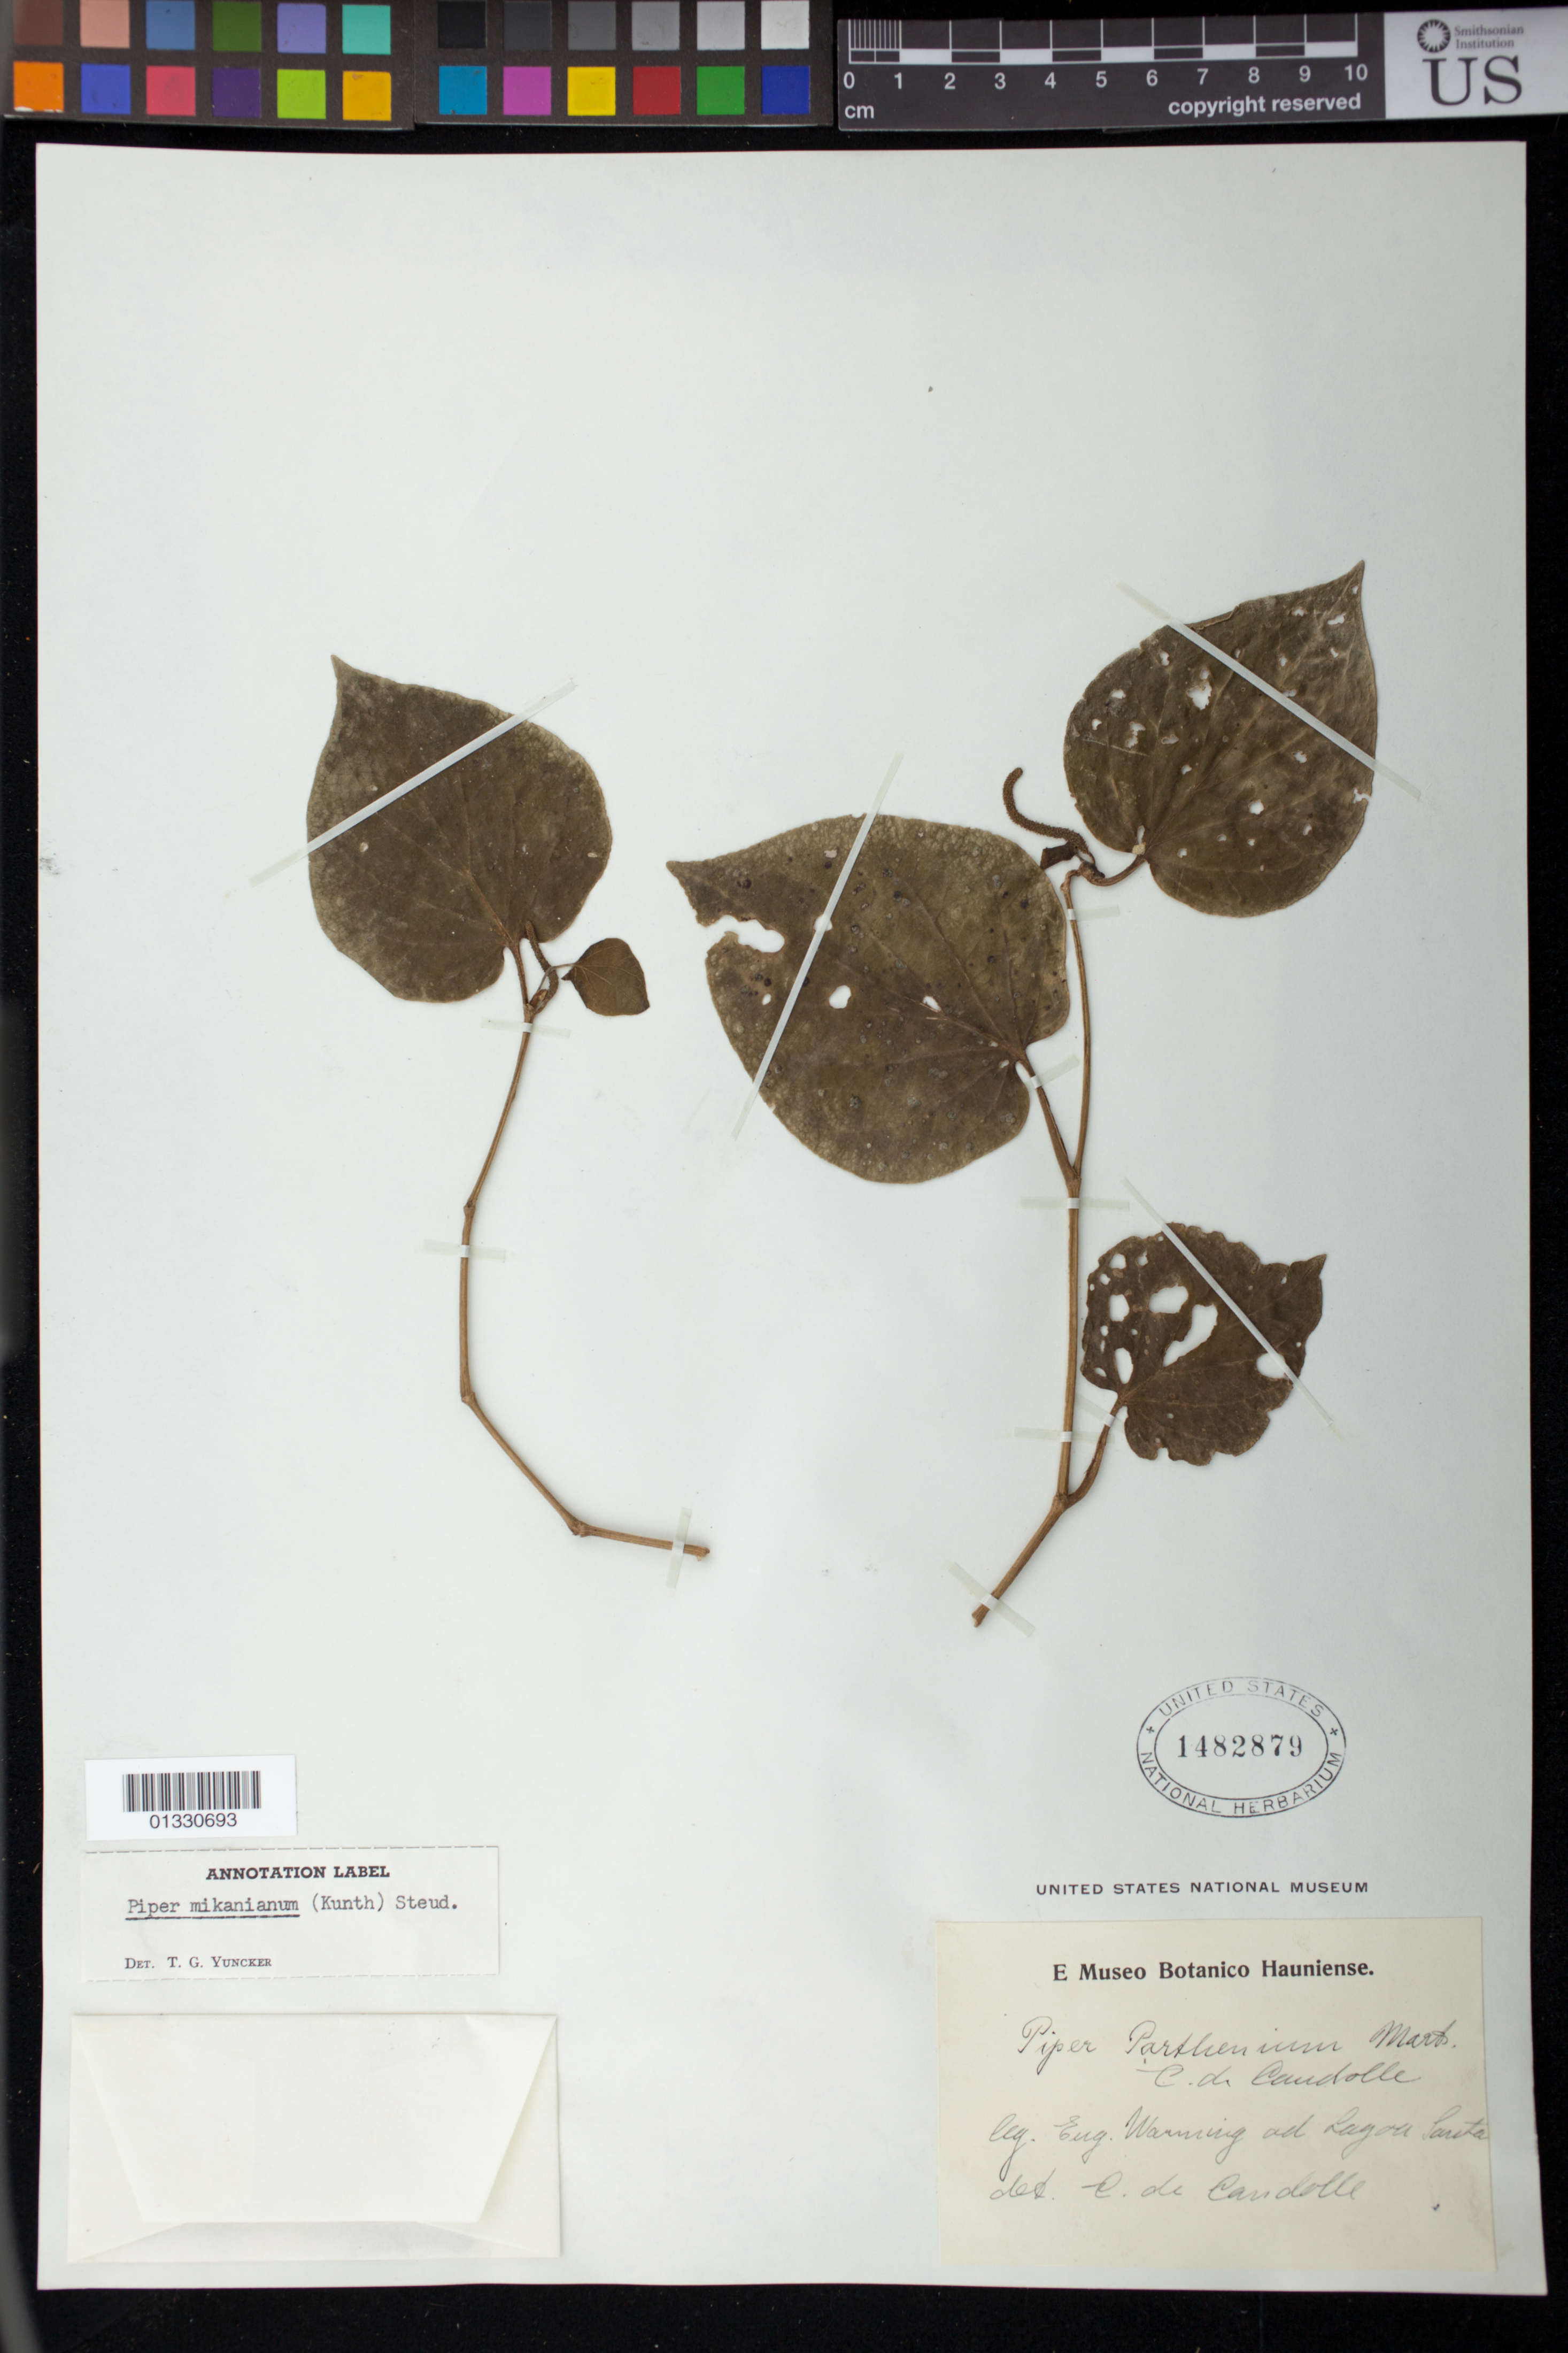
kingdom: Plantae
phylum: Tracheophyta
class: Magnoliopsida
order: Piperales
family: Piperaceae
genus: Piper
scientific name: Piper mikanianum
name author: Kunth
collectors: E. Warming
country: Brazil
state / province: Minas Gerais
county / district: Lagoa Santa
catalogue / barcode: US 1482879